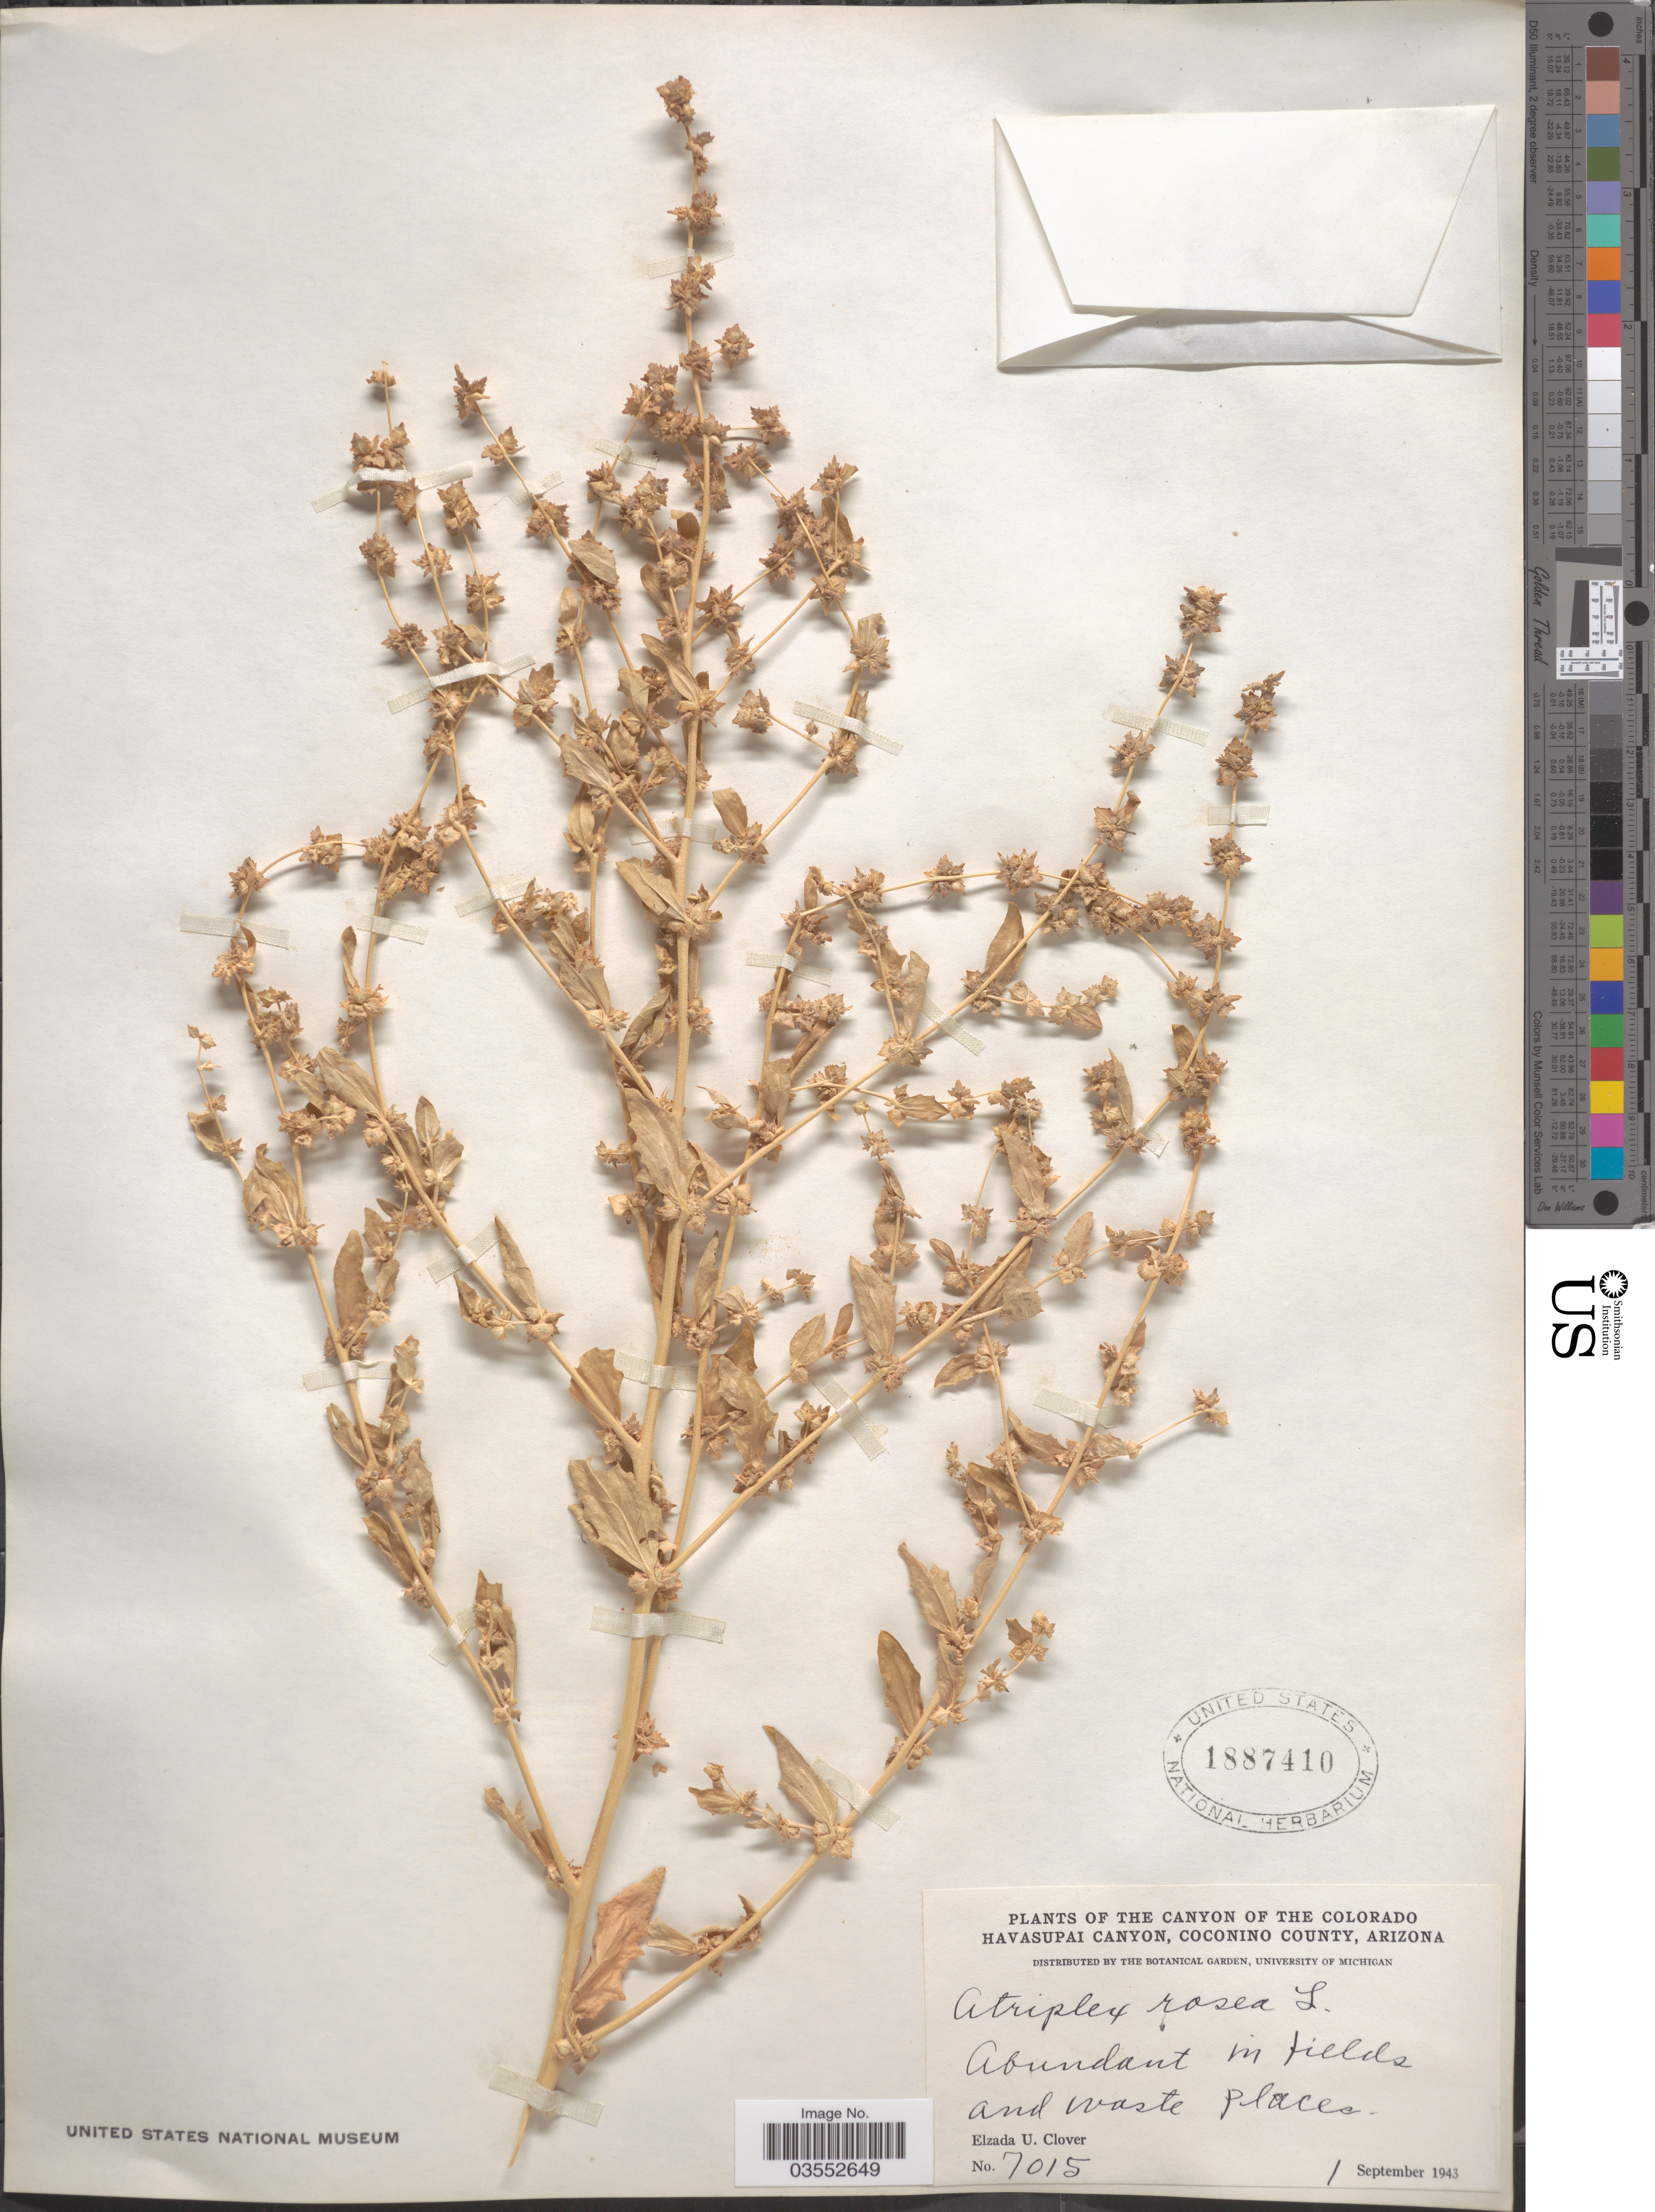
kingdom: Plantae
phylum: Tracheophyta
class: Magnoliopsida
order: Caryophyllales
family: Amaranthaceae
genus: Atriplex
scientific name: Atriplex rosea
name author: L.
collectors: E. U. Clover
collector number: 7015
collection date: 1943-09-01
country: United States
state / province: Arizona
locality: The Canyon of the Colorado. Havasupai Canyon, Coconino County.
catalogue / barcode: US 1887410